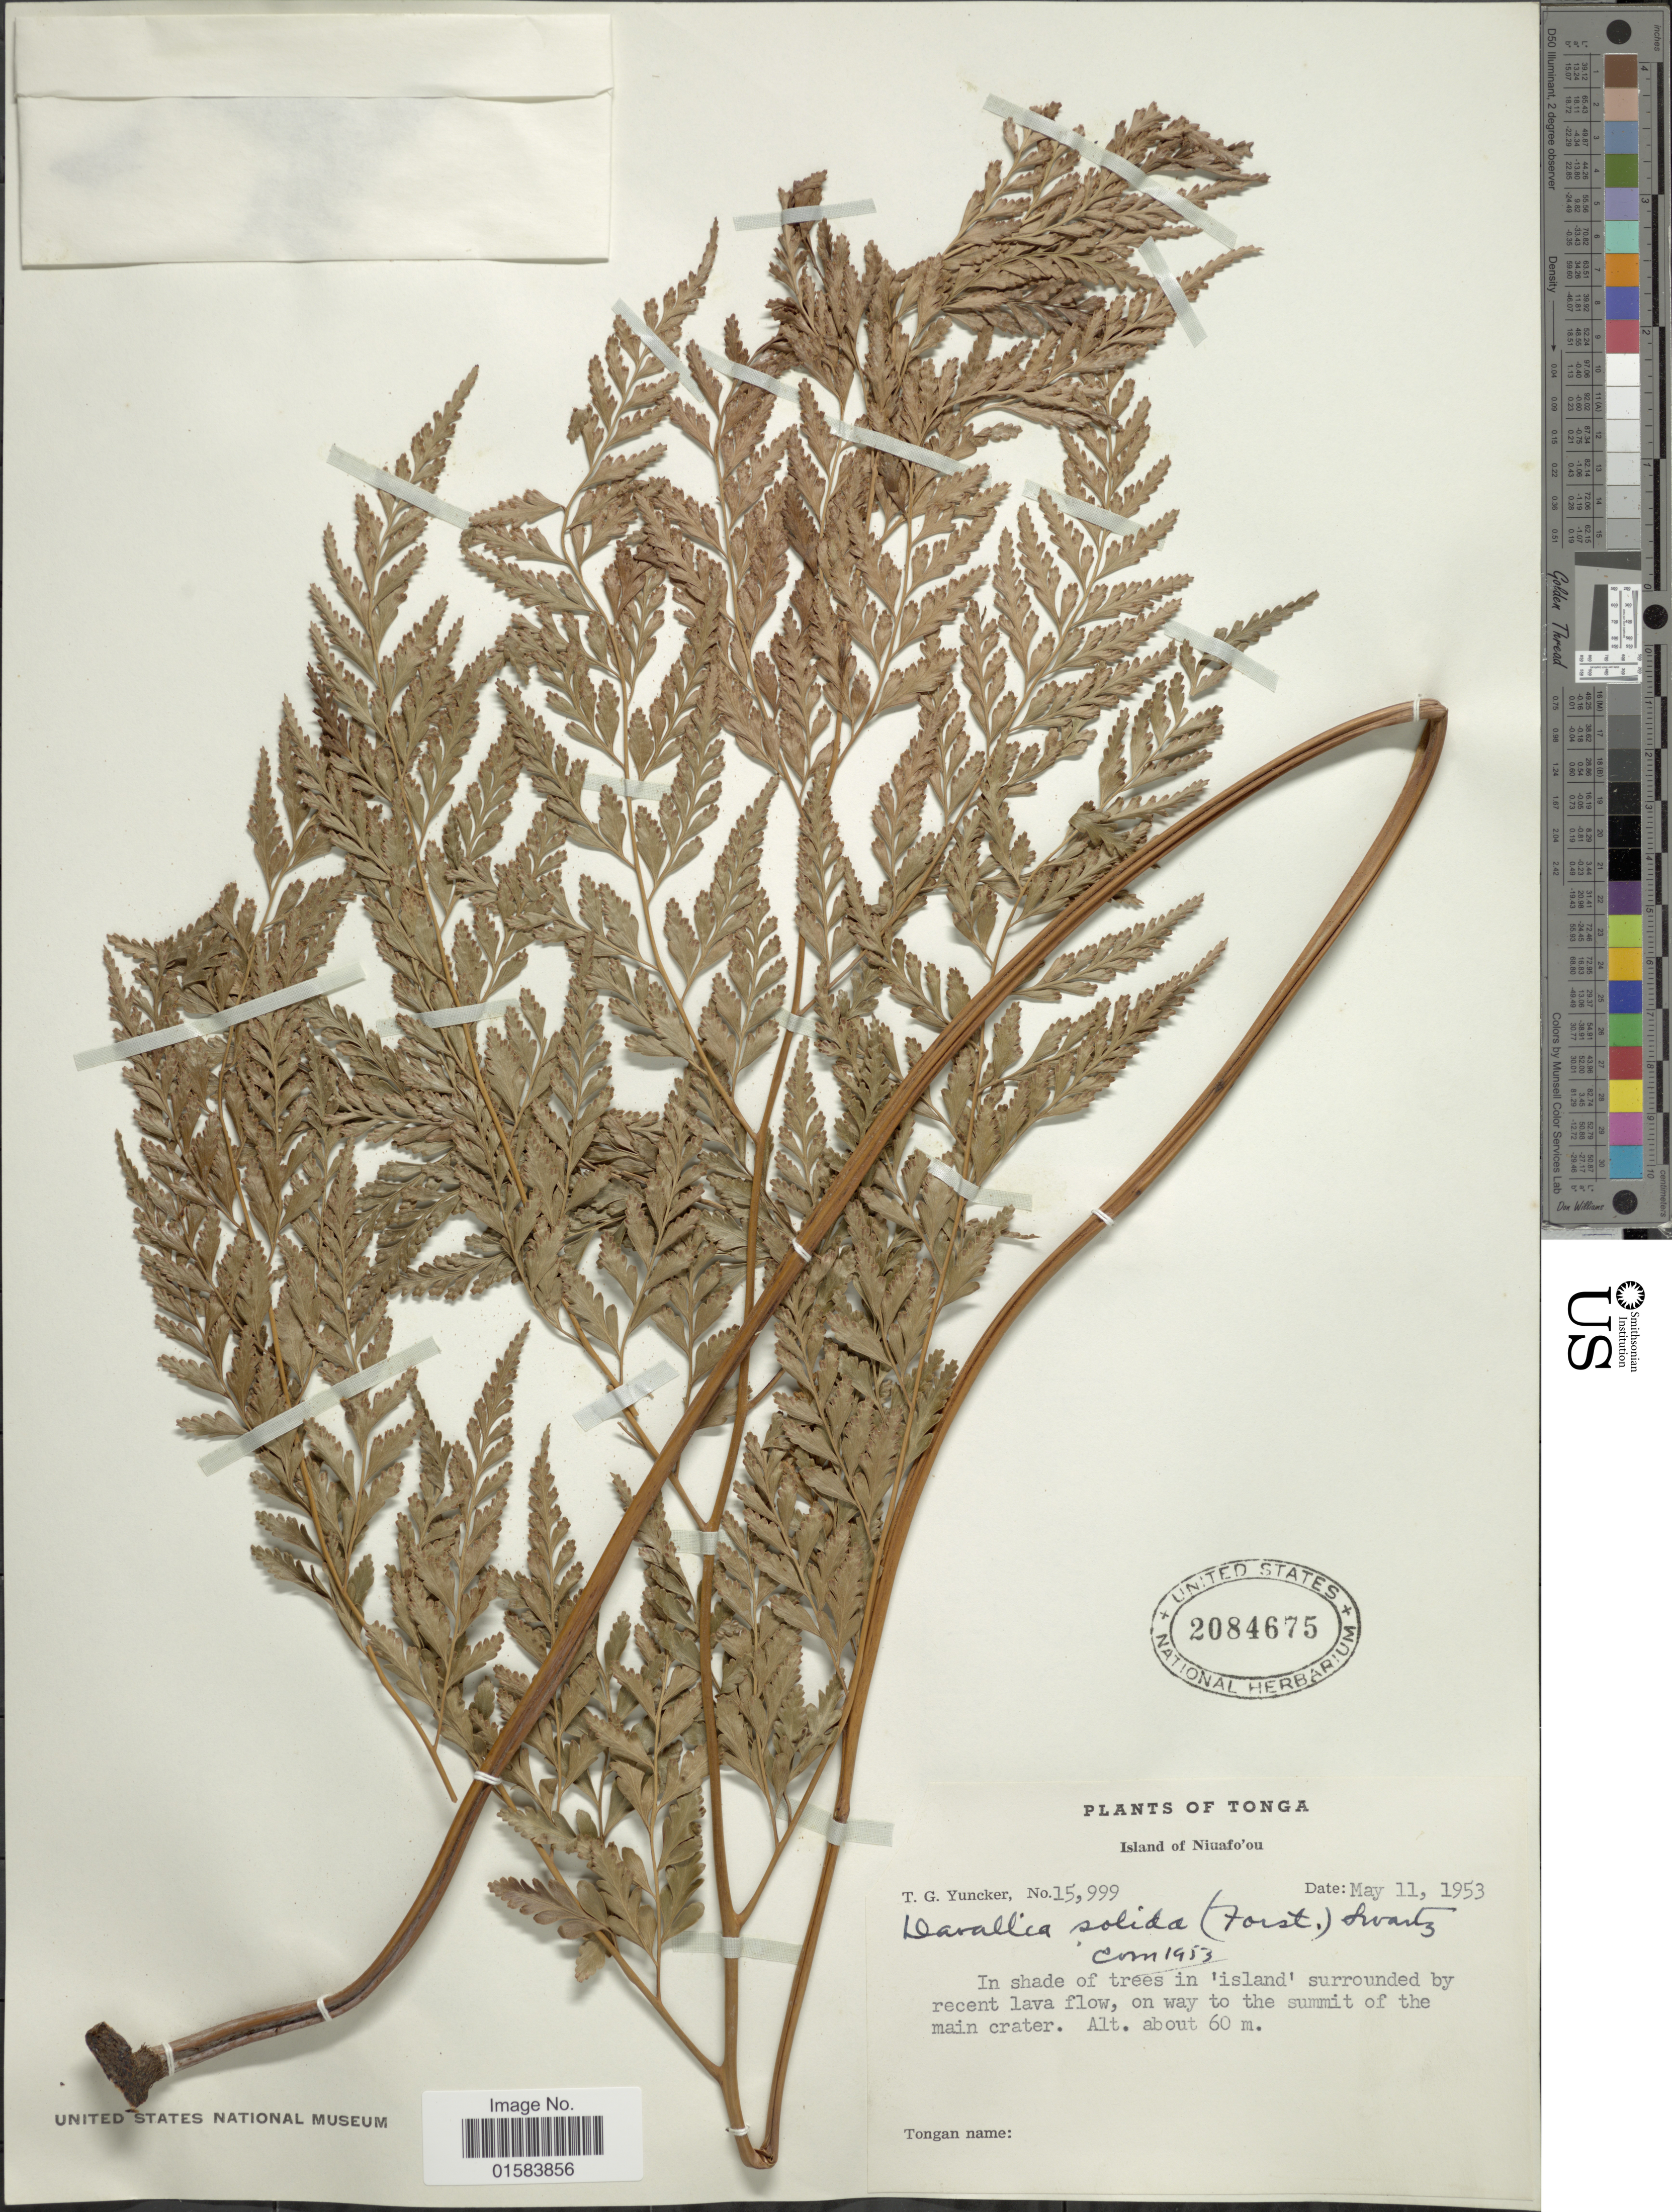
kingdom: Plantae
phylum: Tracheophyta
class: Polypodiopsida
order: Polypodiales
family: Davalliaceae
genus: Davallia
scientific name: Davallia solida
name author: (G. Forst.) Sw.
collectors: T. G. Yuncker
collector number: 15999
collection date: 1953-05-11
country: Tonga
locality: Island of Niuafo'ou, on way to the summit of the main crater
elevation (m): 60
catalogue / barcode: US 2084675